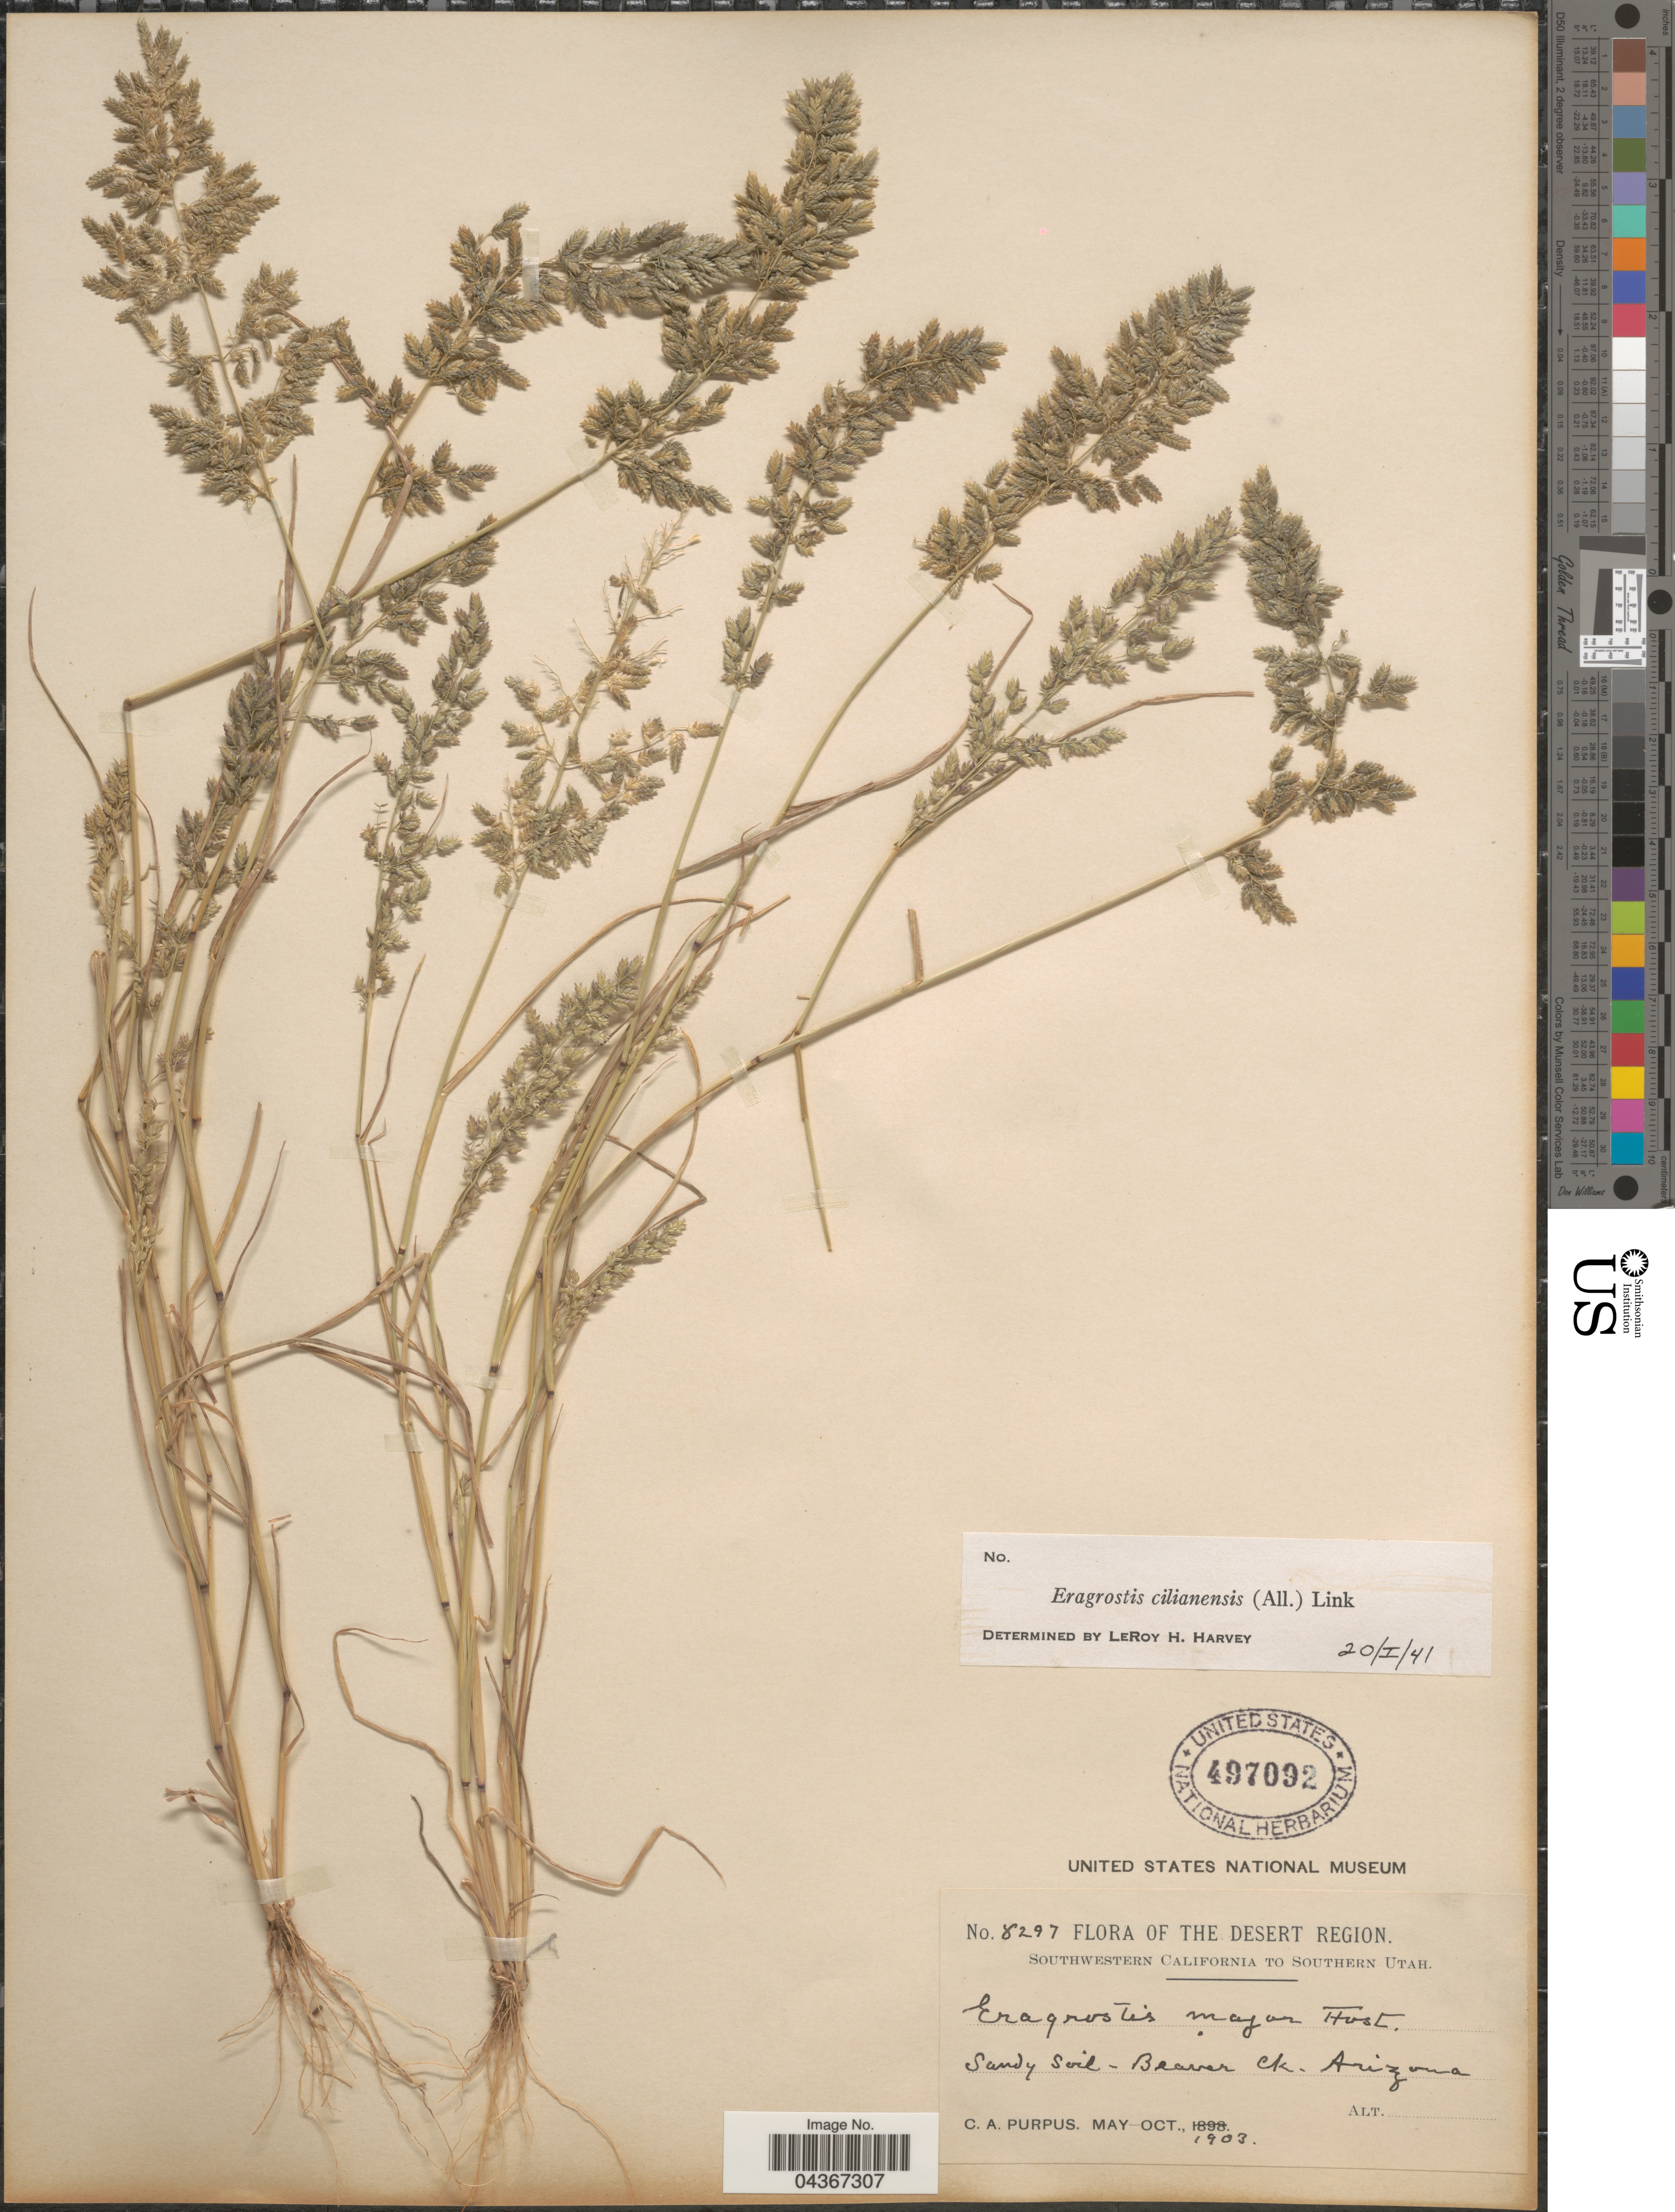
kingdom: Plantae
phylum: Tracheophyta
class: Liliopsida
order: Poales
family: Poaceae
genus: Eragrostis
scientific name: Eragrostis cilianensis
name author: (Bellardi) Vignolo ex Janch.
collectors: C. A. Purpus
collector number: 8297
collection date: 1903-05/1903-10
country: United States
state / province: Arizona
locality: The Desert Region. Southwestern California to Southern Utah. Beaver Ck.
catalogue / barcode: US 497092